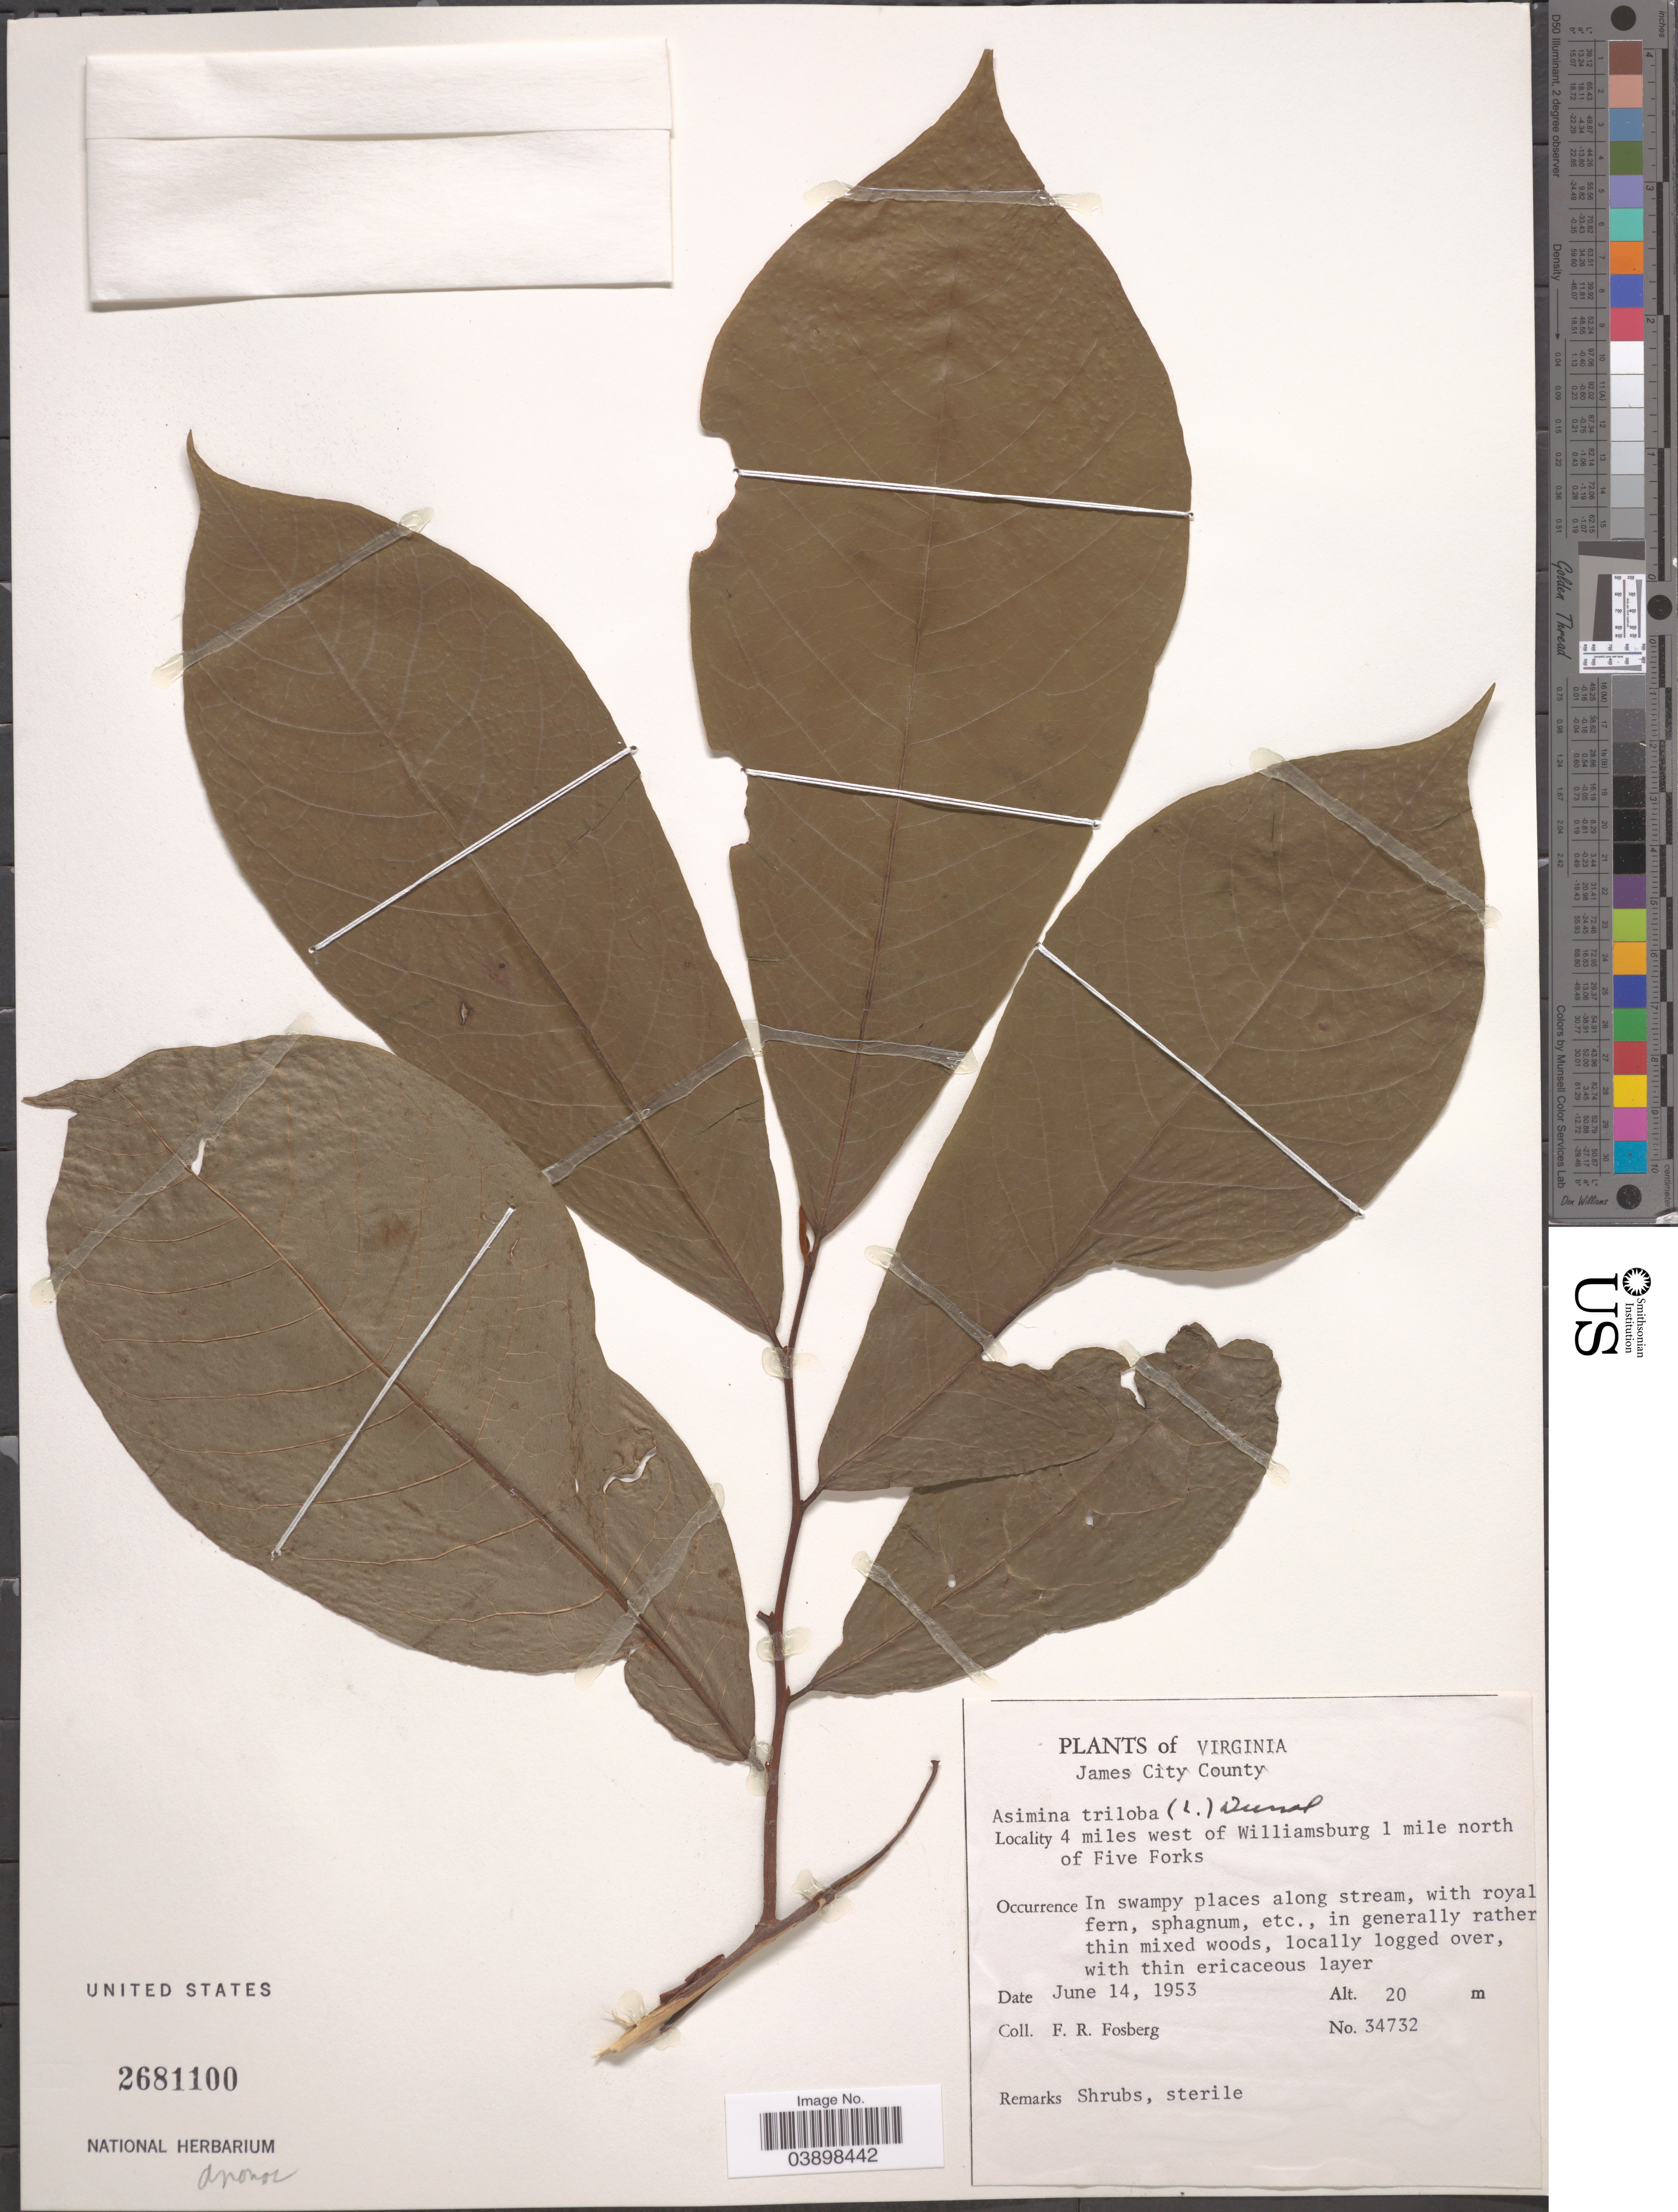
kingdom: Plantae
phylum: Tracheophyta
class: Magnoliopsida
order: Magnoliales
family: Annonaceae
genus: Asimina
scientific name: Asimina triloba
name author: (L.) Dunal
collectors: F. R. Fosberg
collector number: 34732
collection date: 1953-06-14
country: United States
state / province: Virginia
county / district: James City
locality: James City County. 4 miles west of Williamsburg 1 mile north of Five Forks.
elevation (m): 20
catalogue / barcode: US 2681100